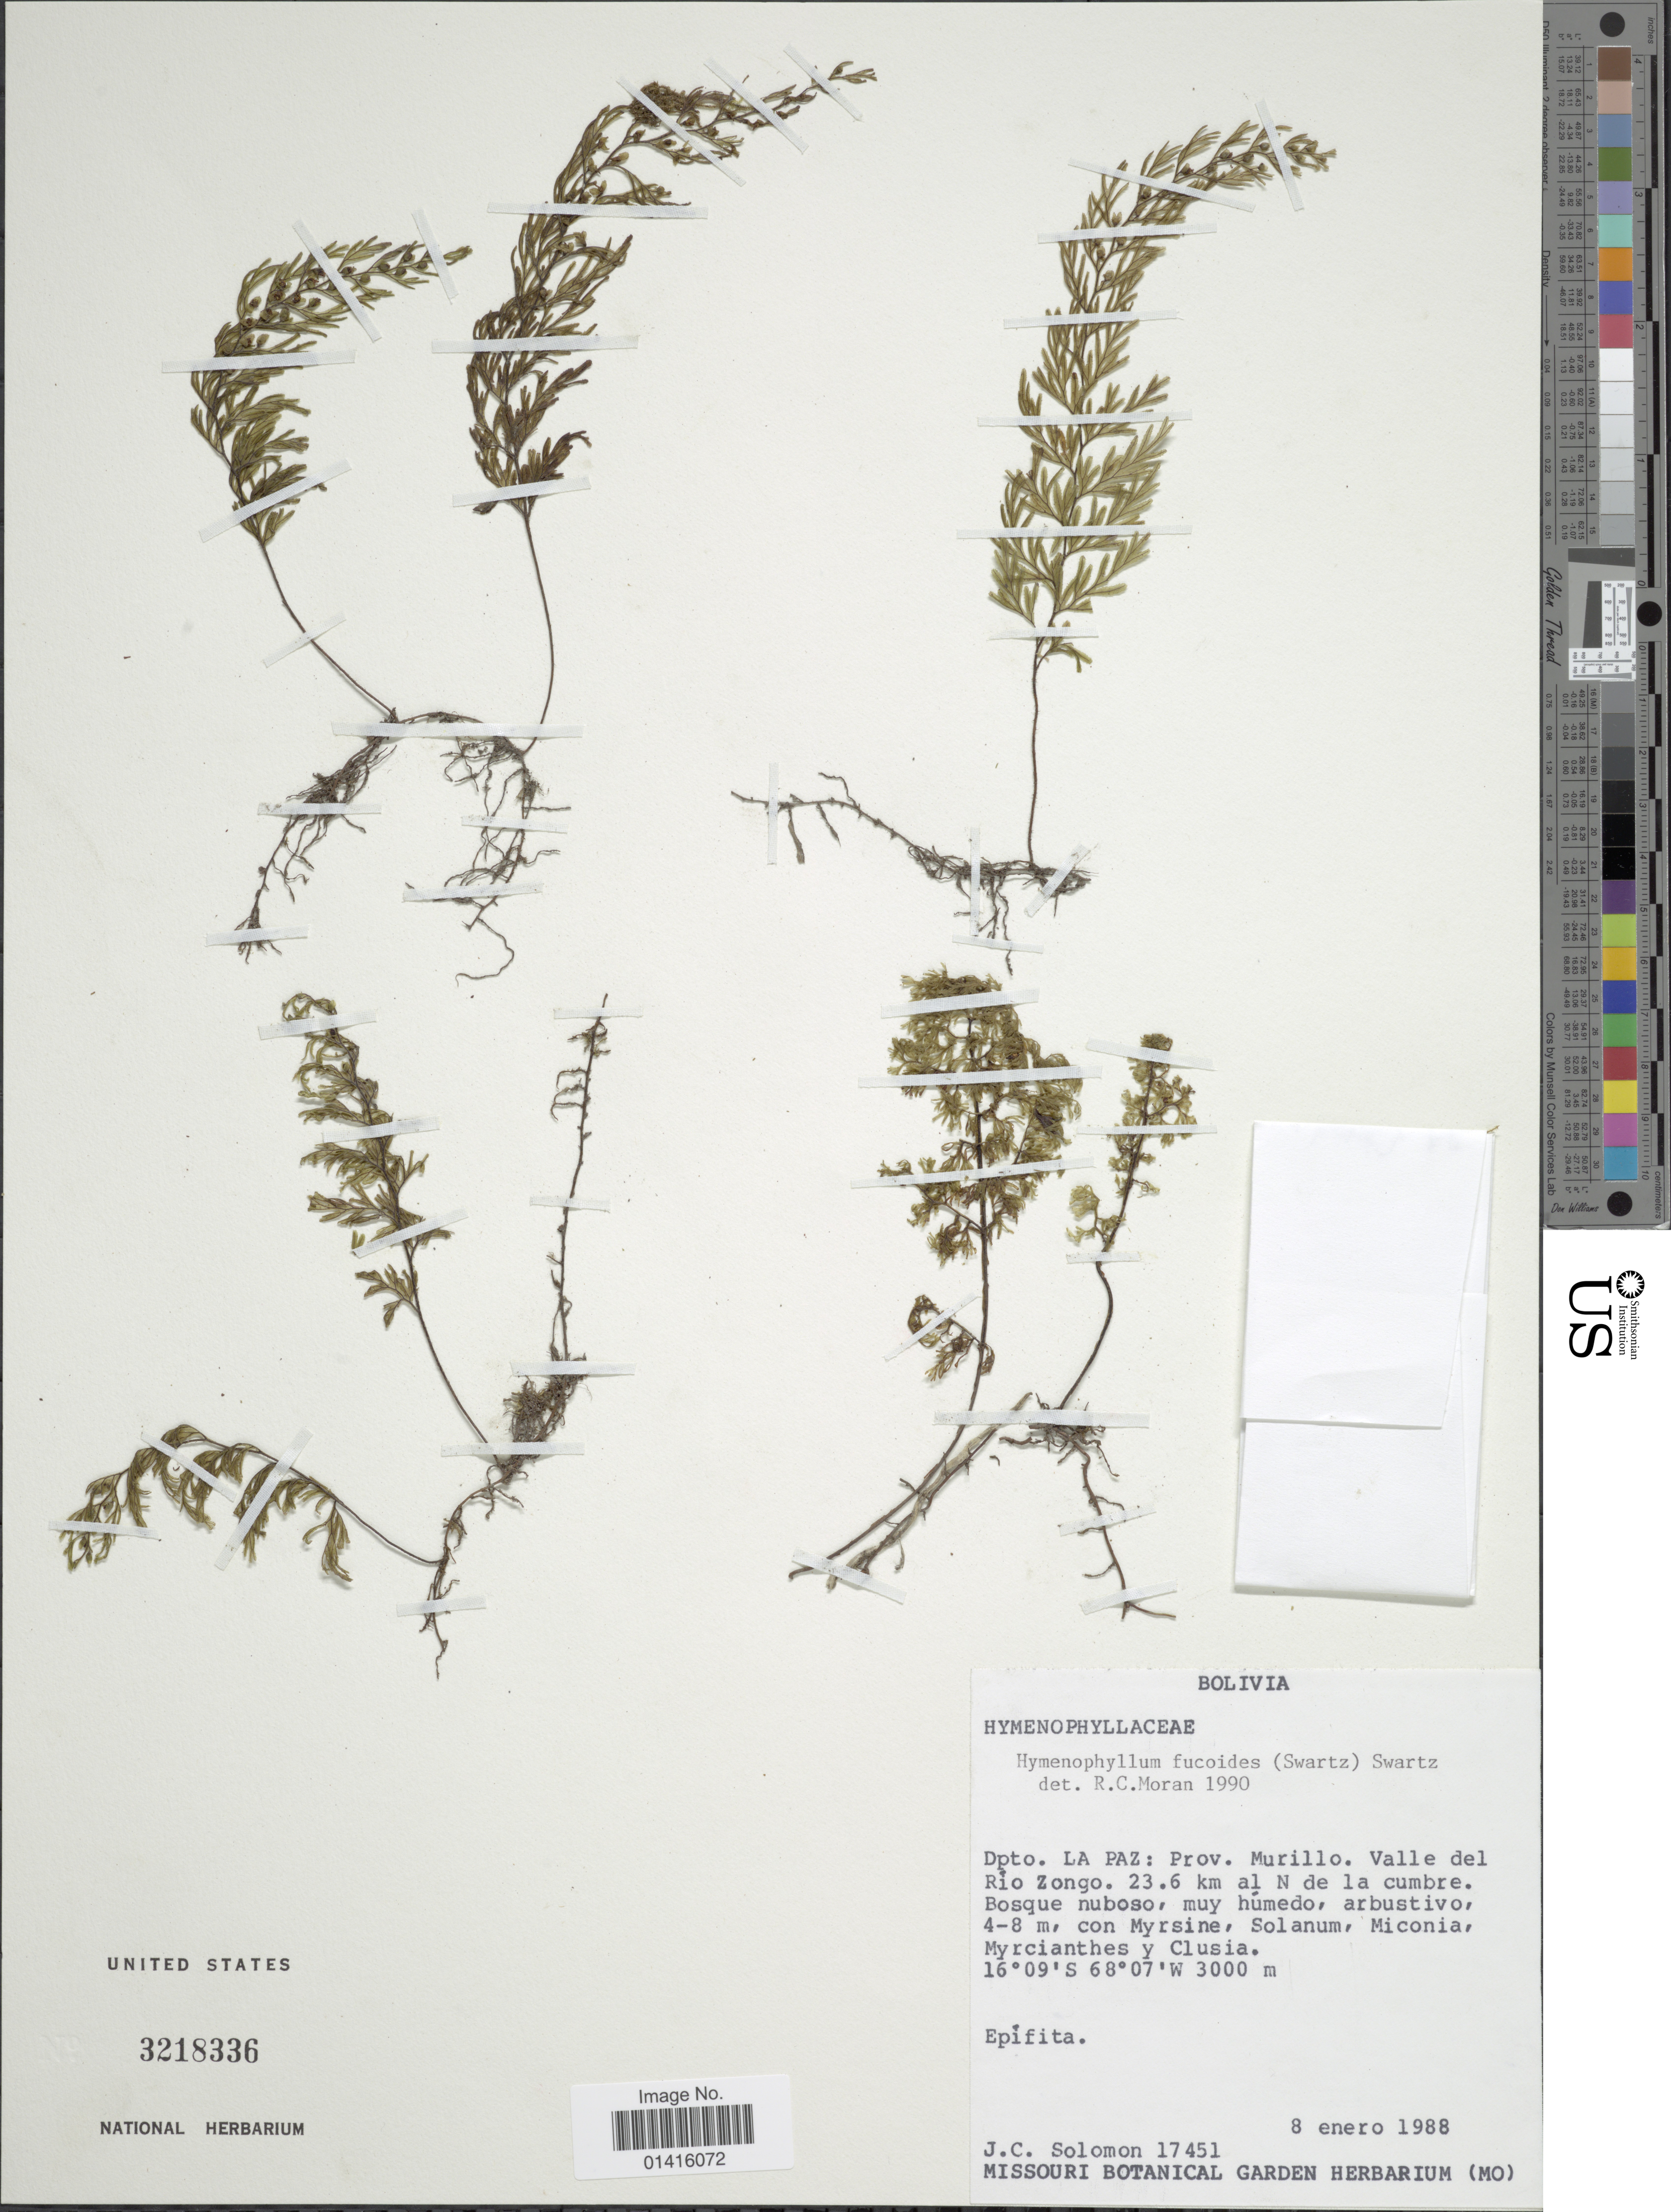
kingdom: Plantae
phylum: Tracheophyta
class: Polypodiopsida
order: Hymenophyllales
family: Hymenophyllaceae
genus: Hymenophyllum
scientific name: Hymenophyllum fucoides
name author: (Sw.) Sw.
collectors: J. C. Solomon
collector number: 17451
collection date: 1988-01-08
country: Bolivia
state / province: La Paz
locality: Dpto. La Paz: Prov. Murillo, valle del Rio Zongo, 23.6 km al N de la cumbre Bosque nuboso, muy humedo, arbustivo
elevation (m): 3000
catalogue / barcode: US 3218336